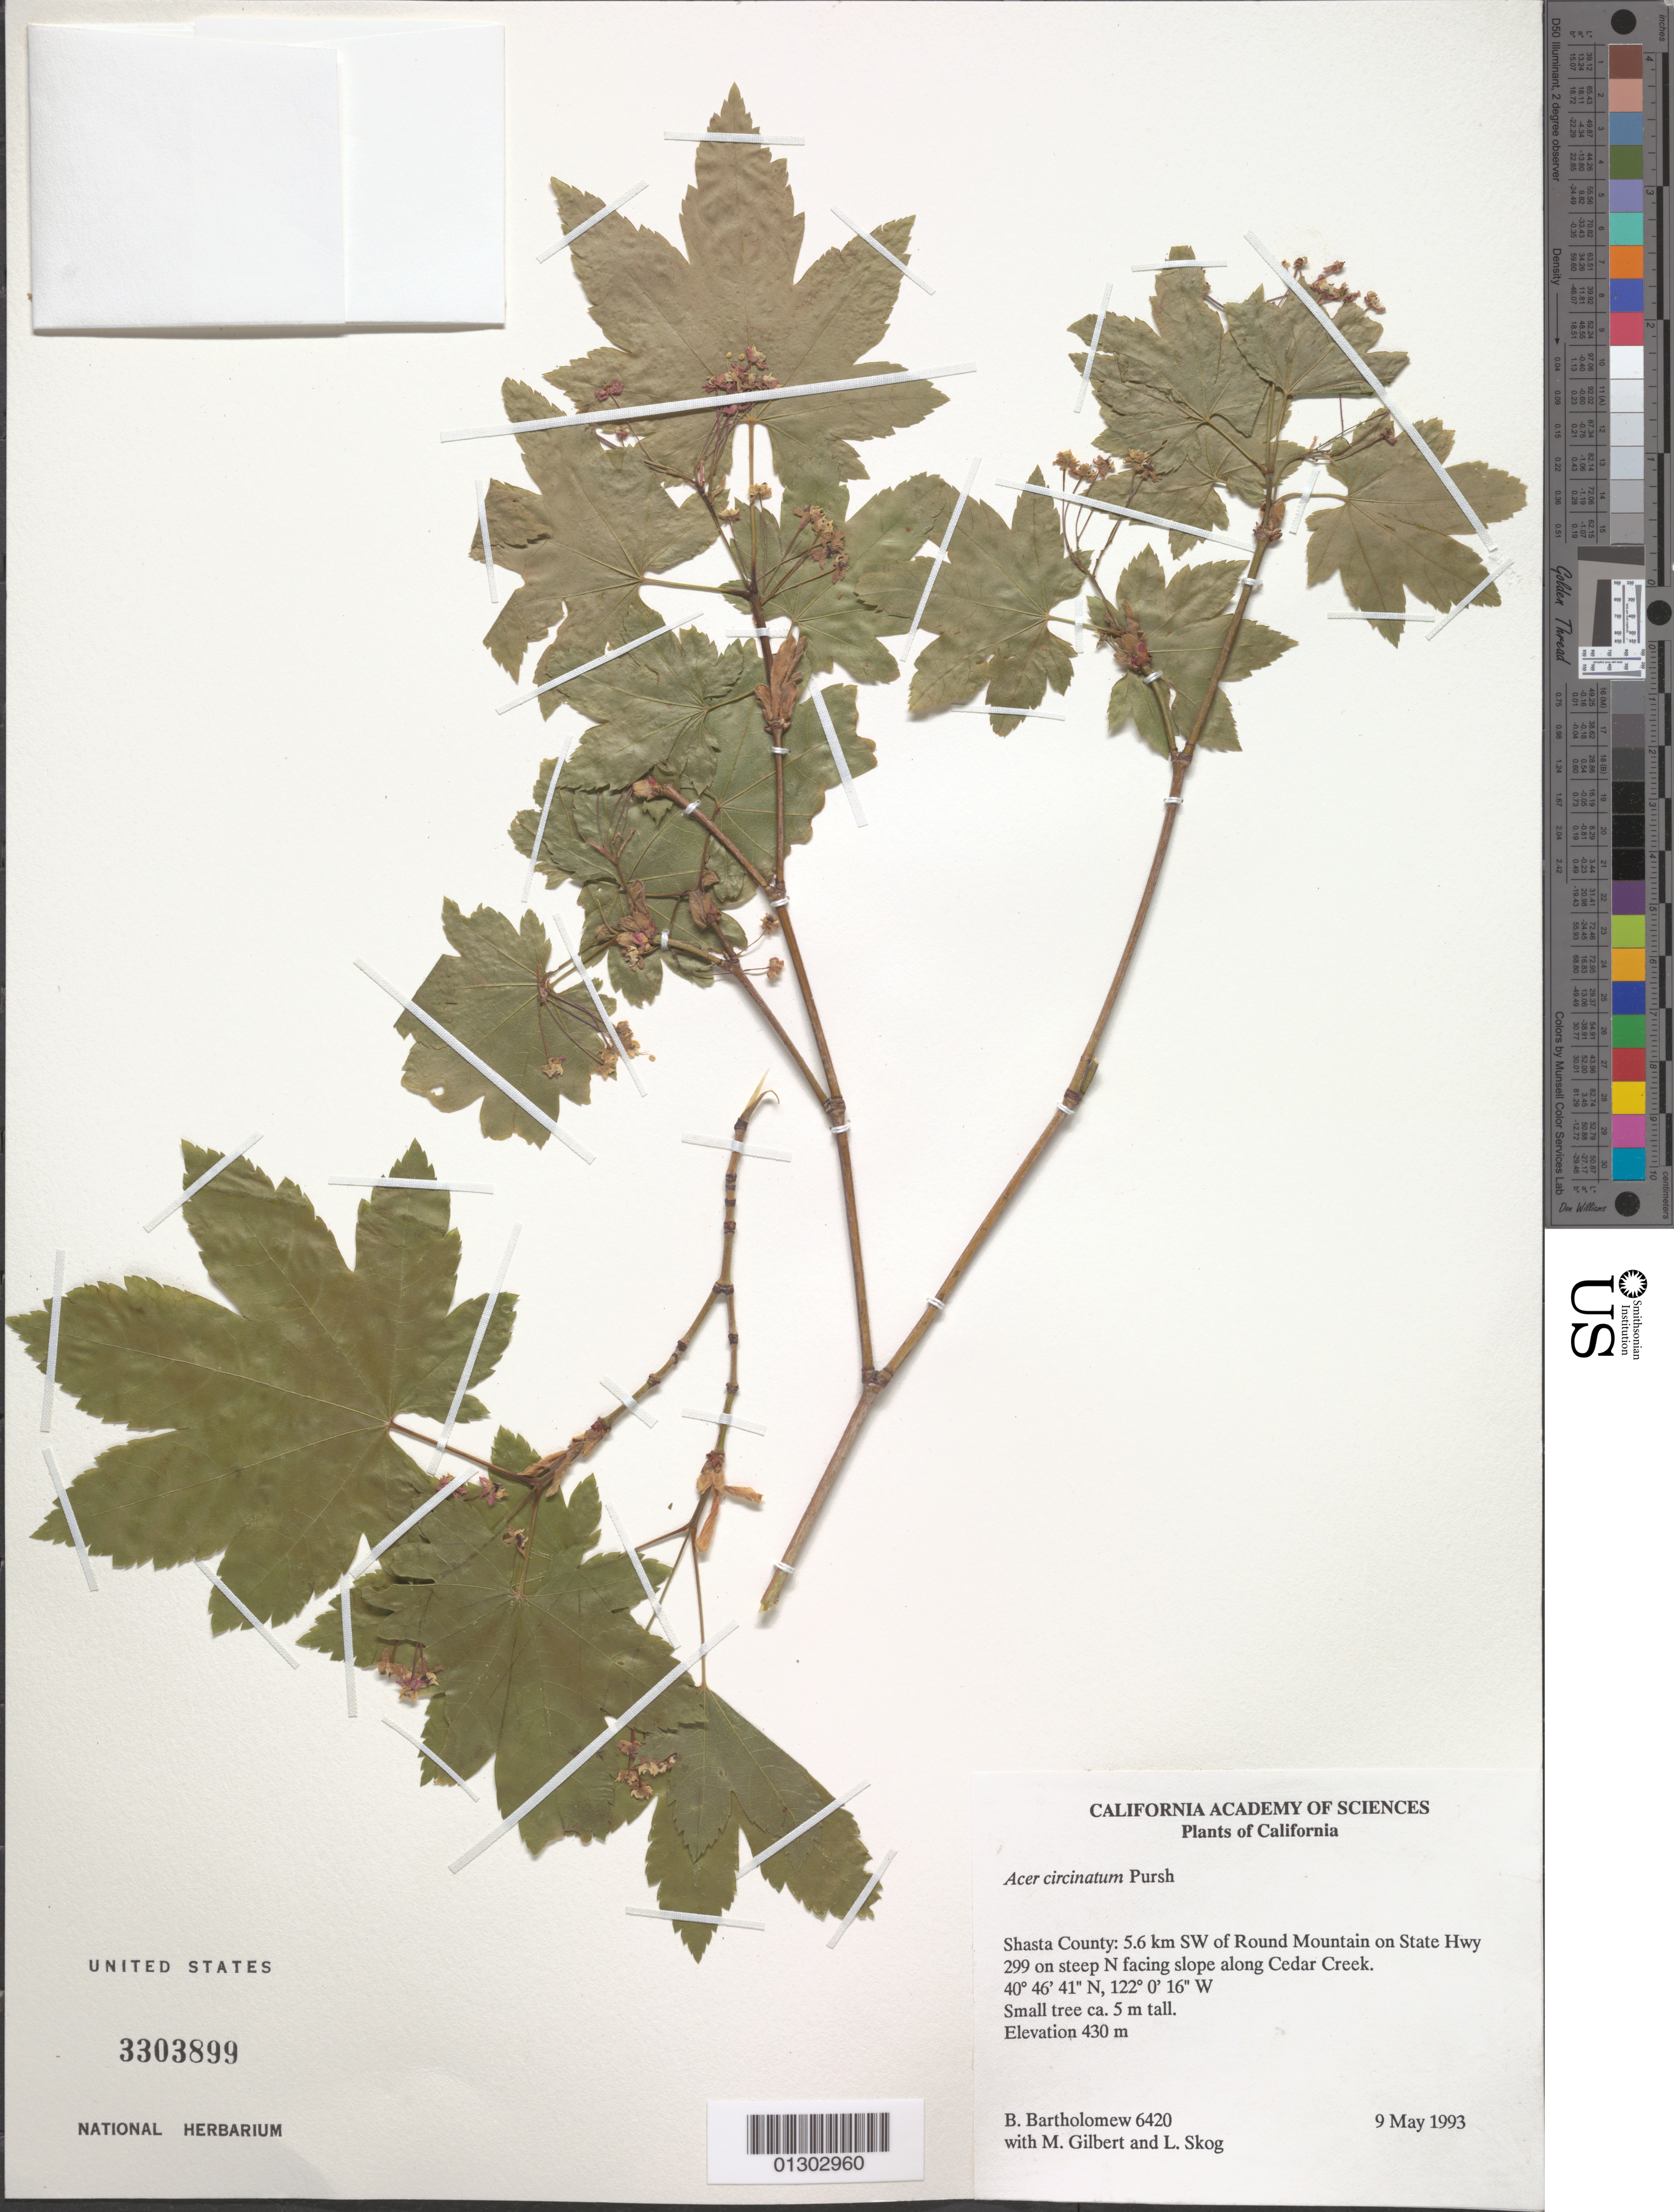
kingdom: Plantae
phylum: Tracheophyta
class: Magnoliopsida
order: Sapindales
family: Sapindaceae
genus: Acer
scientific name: Acer circinatum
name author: Pursh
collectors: B. M. Bartholomew & M. Gilbert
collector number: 6420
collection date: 1993-05-09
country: United States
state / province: California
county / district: Shasta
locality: Shasta County, 5.6 km SW of Round Mountain on State Hwy 299 on steep N facing slope along Cedar Creek.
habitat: Steep N facing slope.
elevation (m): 430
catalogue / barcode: US 3303899